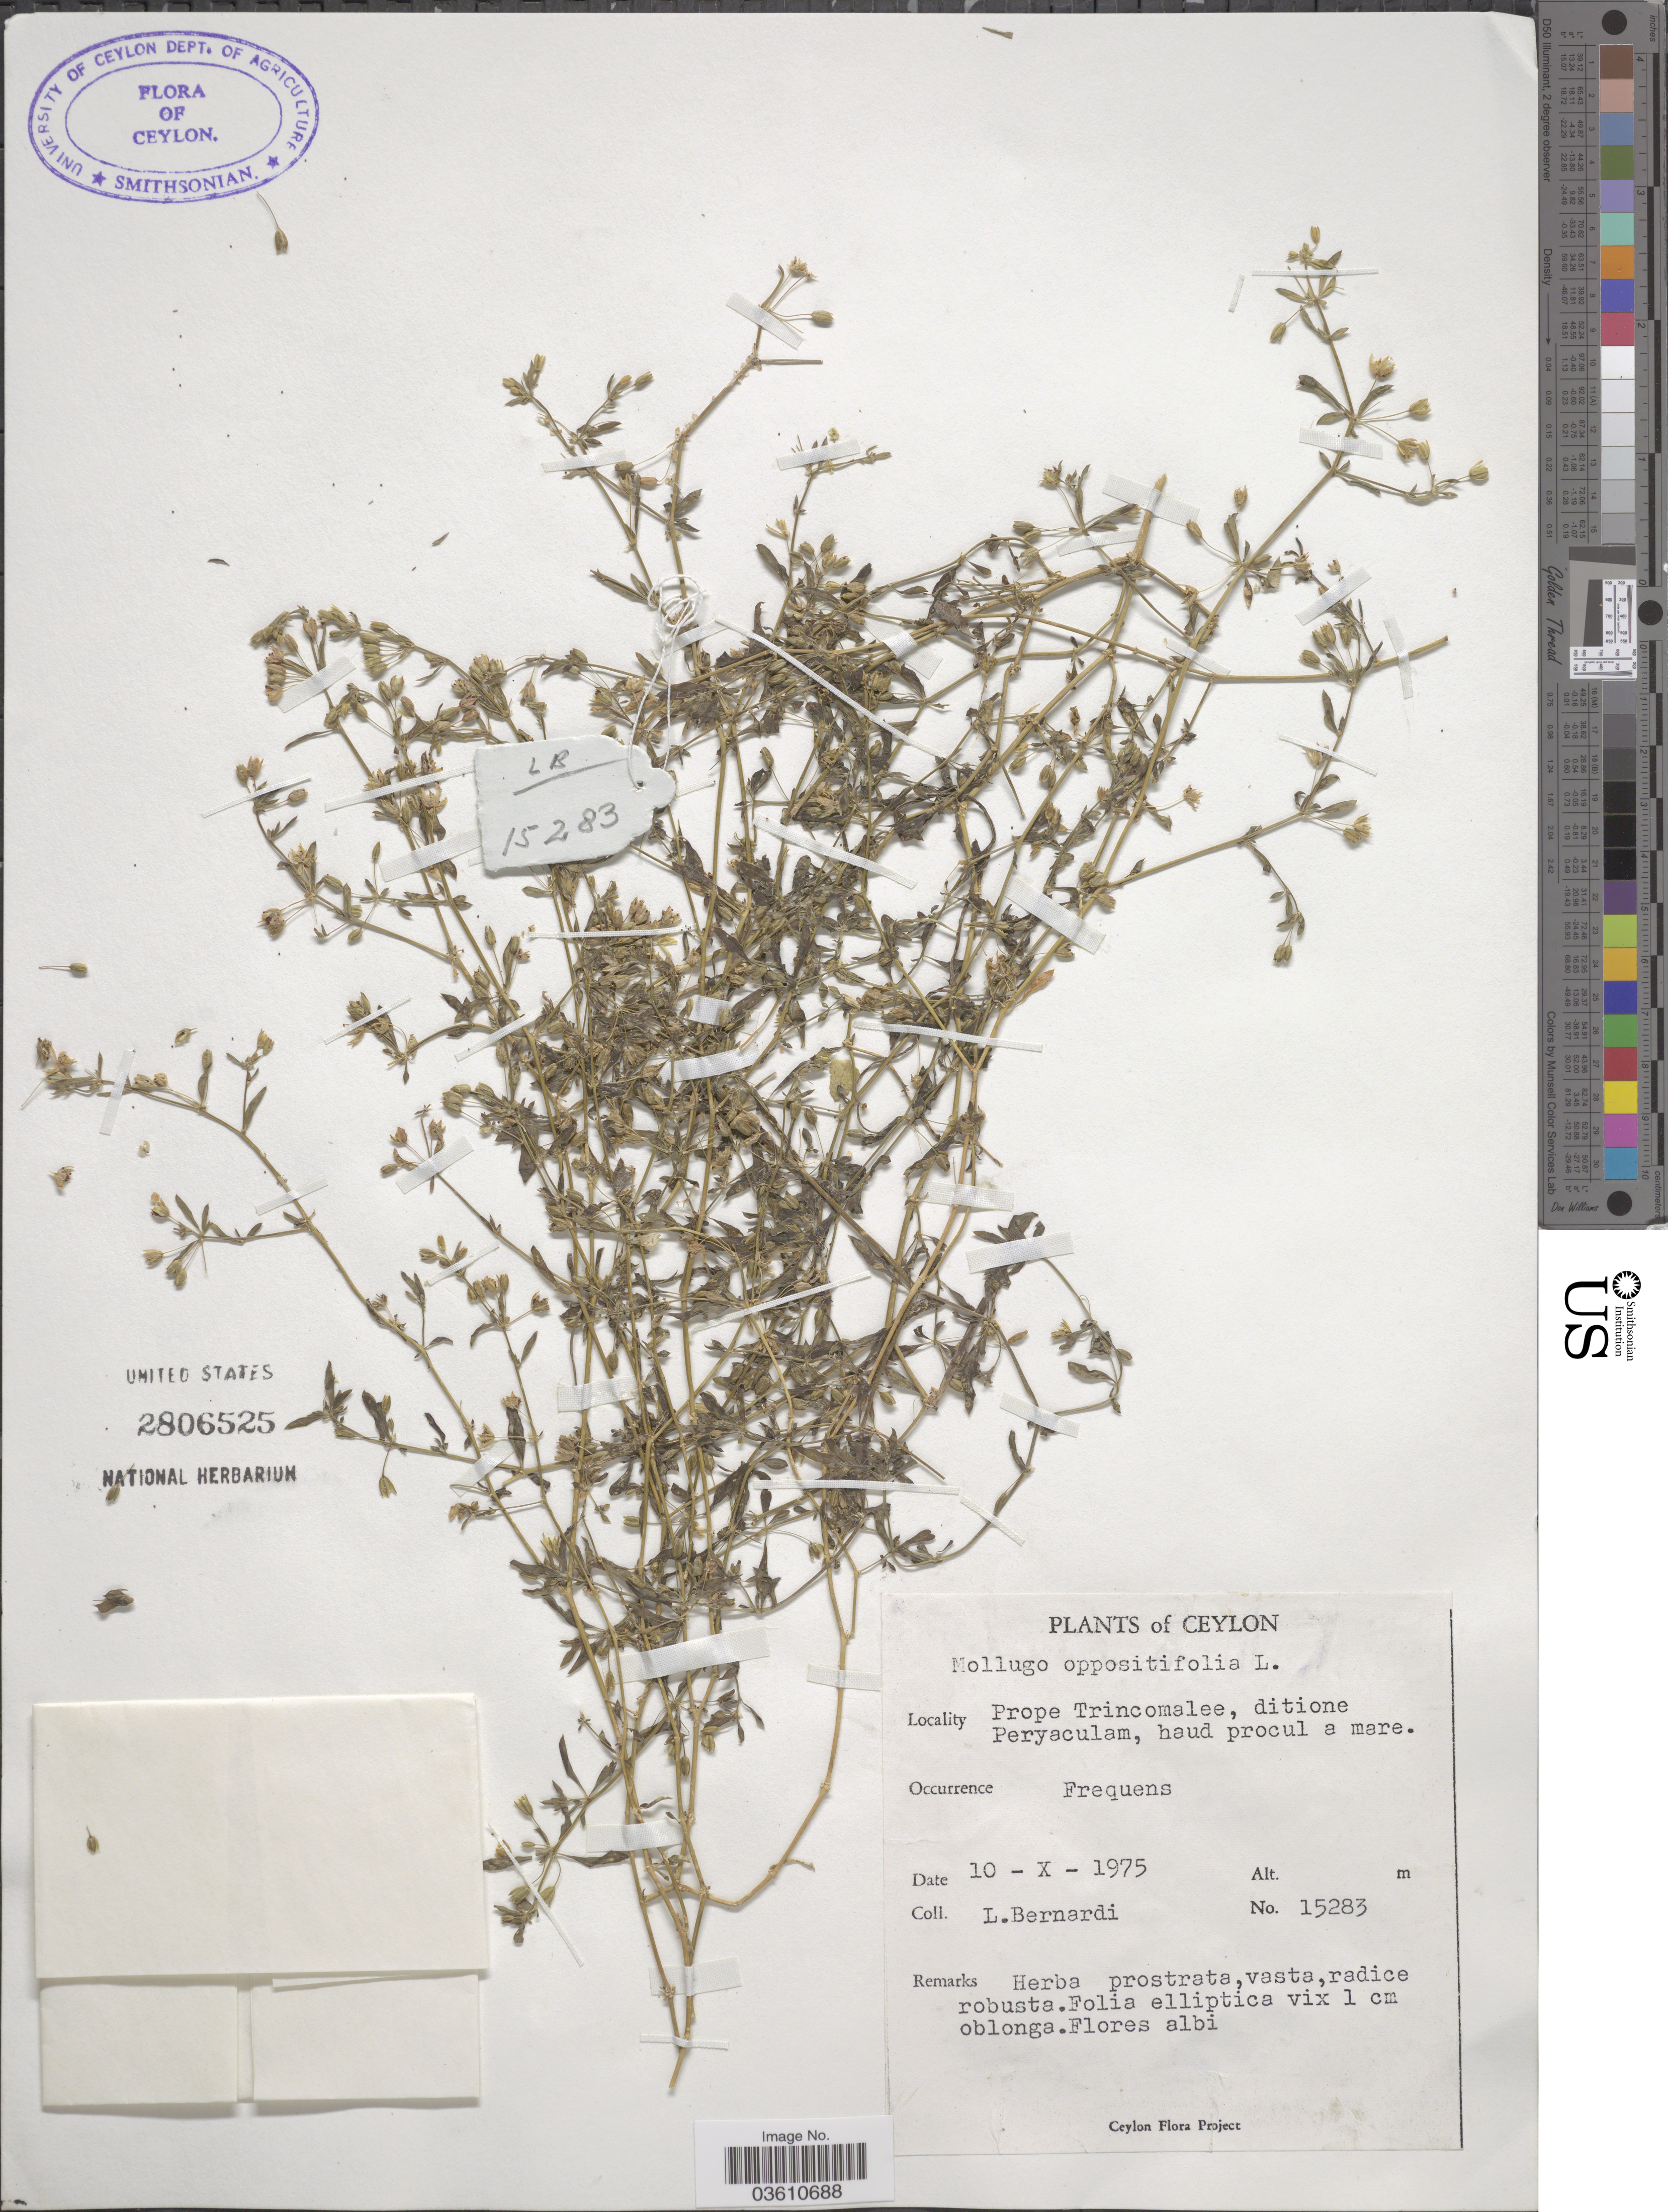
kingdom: Plantae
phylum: Tracheophyta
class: Magnoliopsida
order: Caryophyllales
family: Molluginaceae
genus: Glinus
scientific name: Glinus oppositifolius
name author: (L.) Aug. DC.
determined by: Strong, Mark T., (BOT), Smithsonian Institution - National Museum of Natural History (UNITED STATES)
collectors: L. Bernardi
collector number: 15283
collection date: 1975-10-10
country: Sri Lanka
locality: Ceylon. Prope Trincomalee, ditione Peryaculam, haud procul a mare.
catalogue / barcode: US 2806525